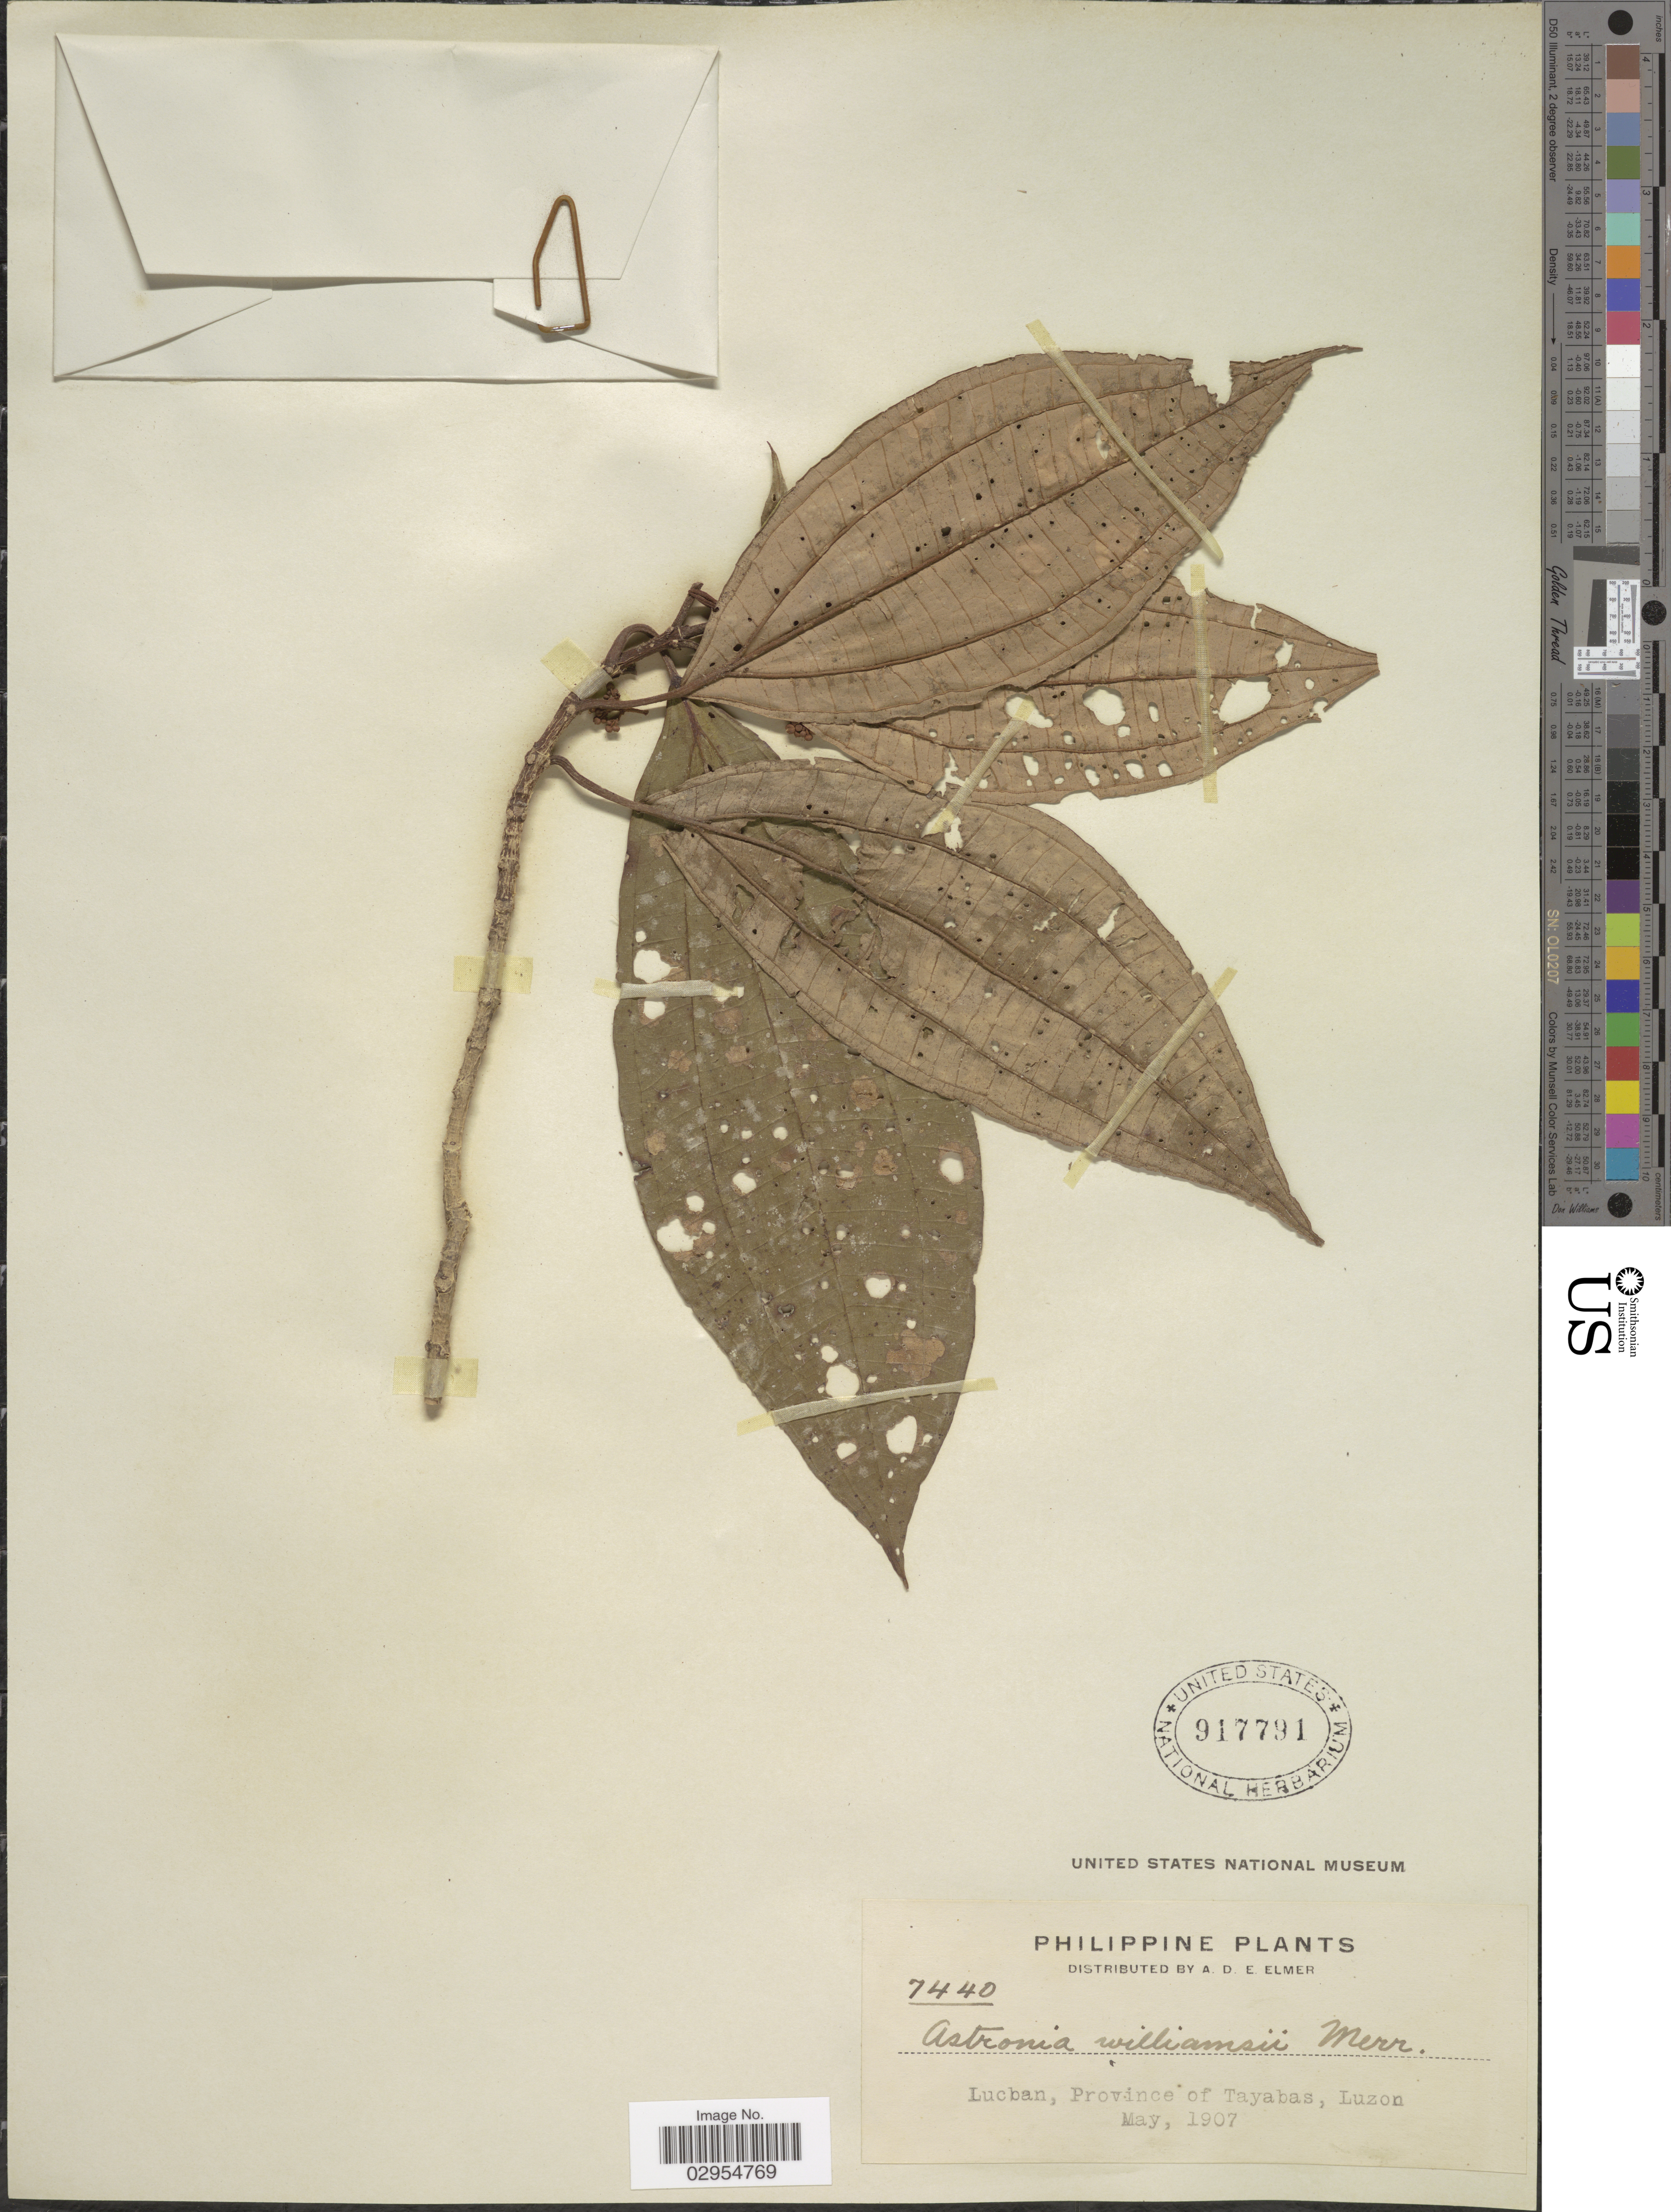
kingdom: Plantae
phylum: Tracheophyta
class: Magnoliopsida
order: Myrtales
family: Melastomataceae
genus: Astronia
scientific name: Astronia williamsii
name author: Merr. ex C.B. Rob.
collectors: A. D. E. Elmer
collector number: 7440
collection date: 1907-05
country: Philippines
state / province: Calabarzon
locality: Lucban, Province of Tayabas, Luzon.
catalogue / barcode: US 917791